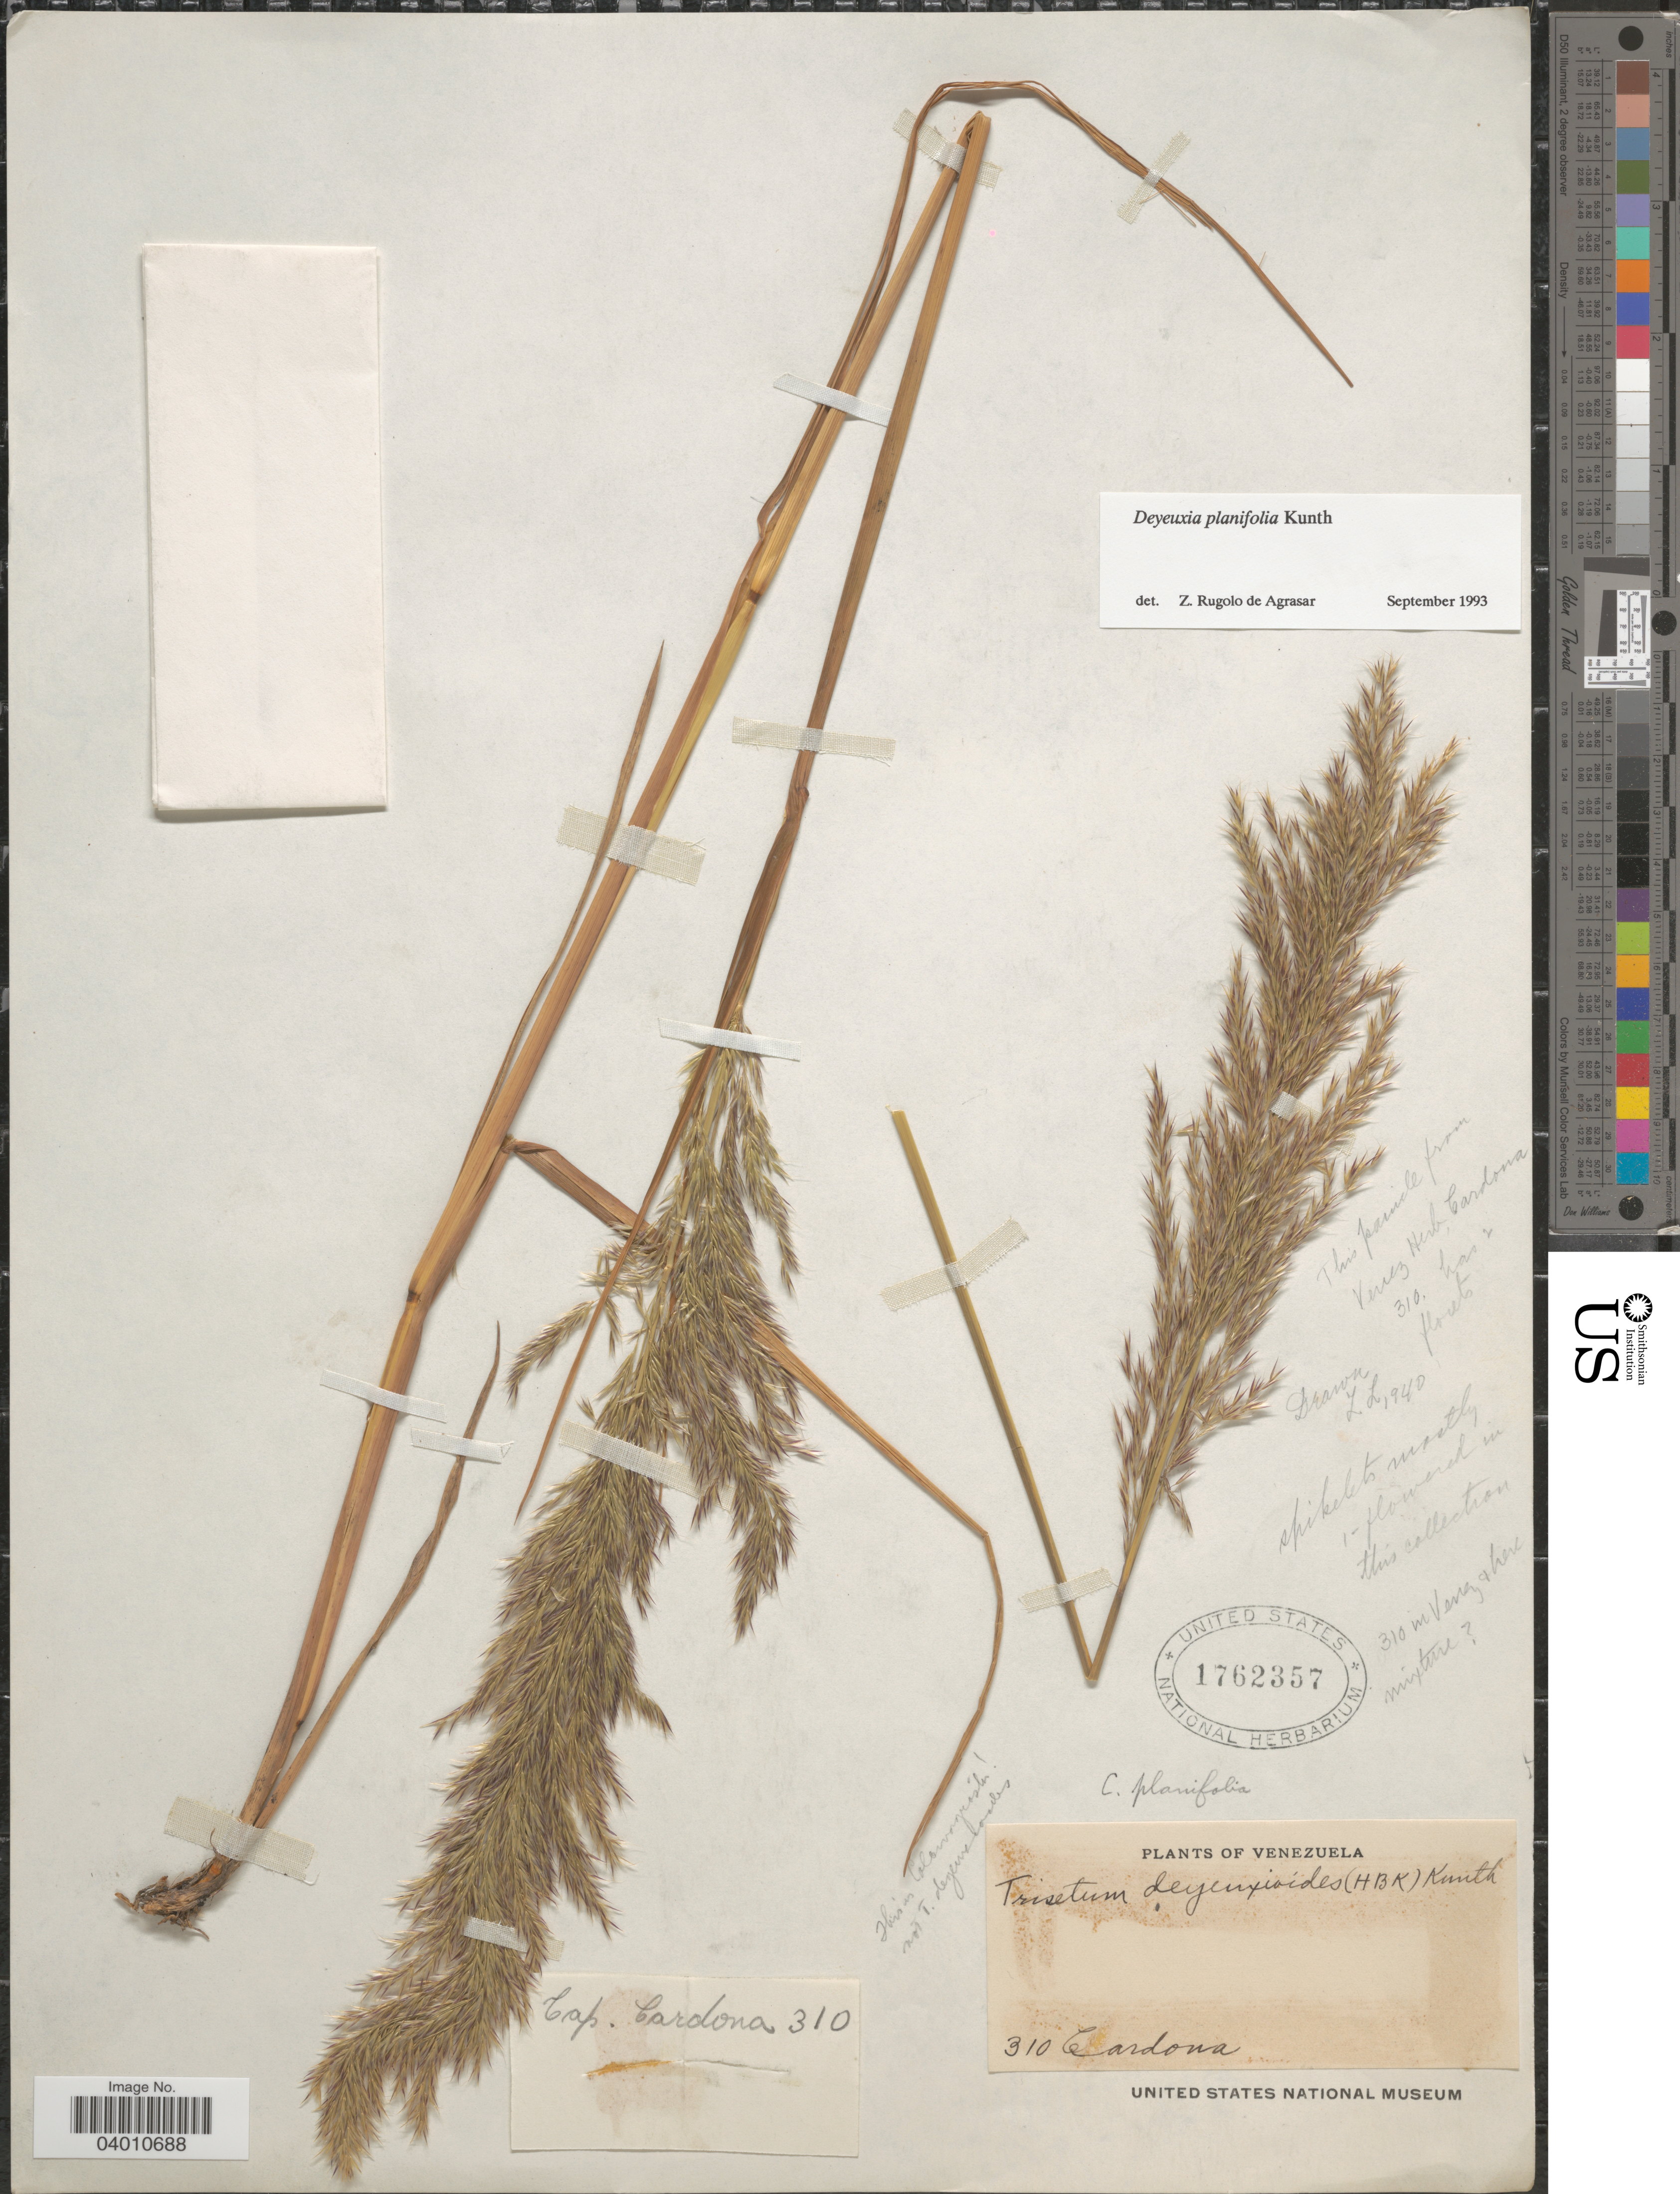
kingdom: Plantae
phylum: Tracheophyta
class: Liliopsida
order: Poales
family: Poaceae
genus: Peyritschia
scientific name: Peyritschia planifolia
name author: (Kunth) P.M. Peterson et al.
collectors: -. Cardona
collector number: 310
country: Venezuela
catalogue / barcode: US 1762357